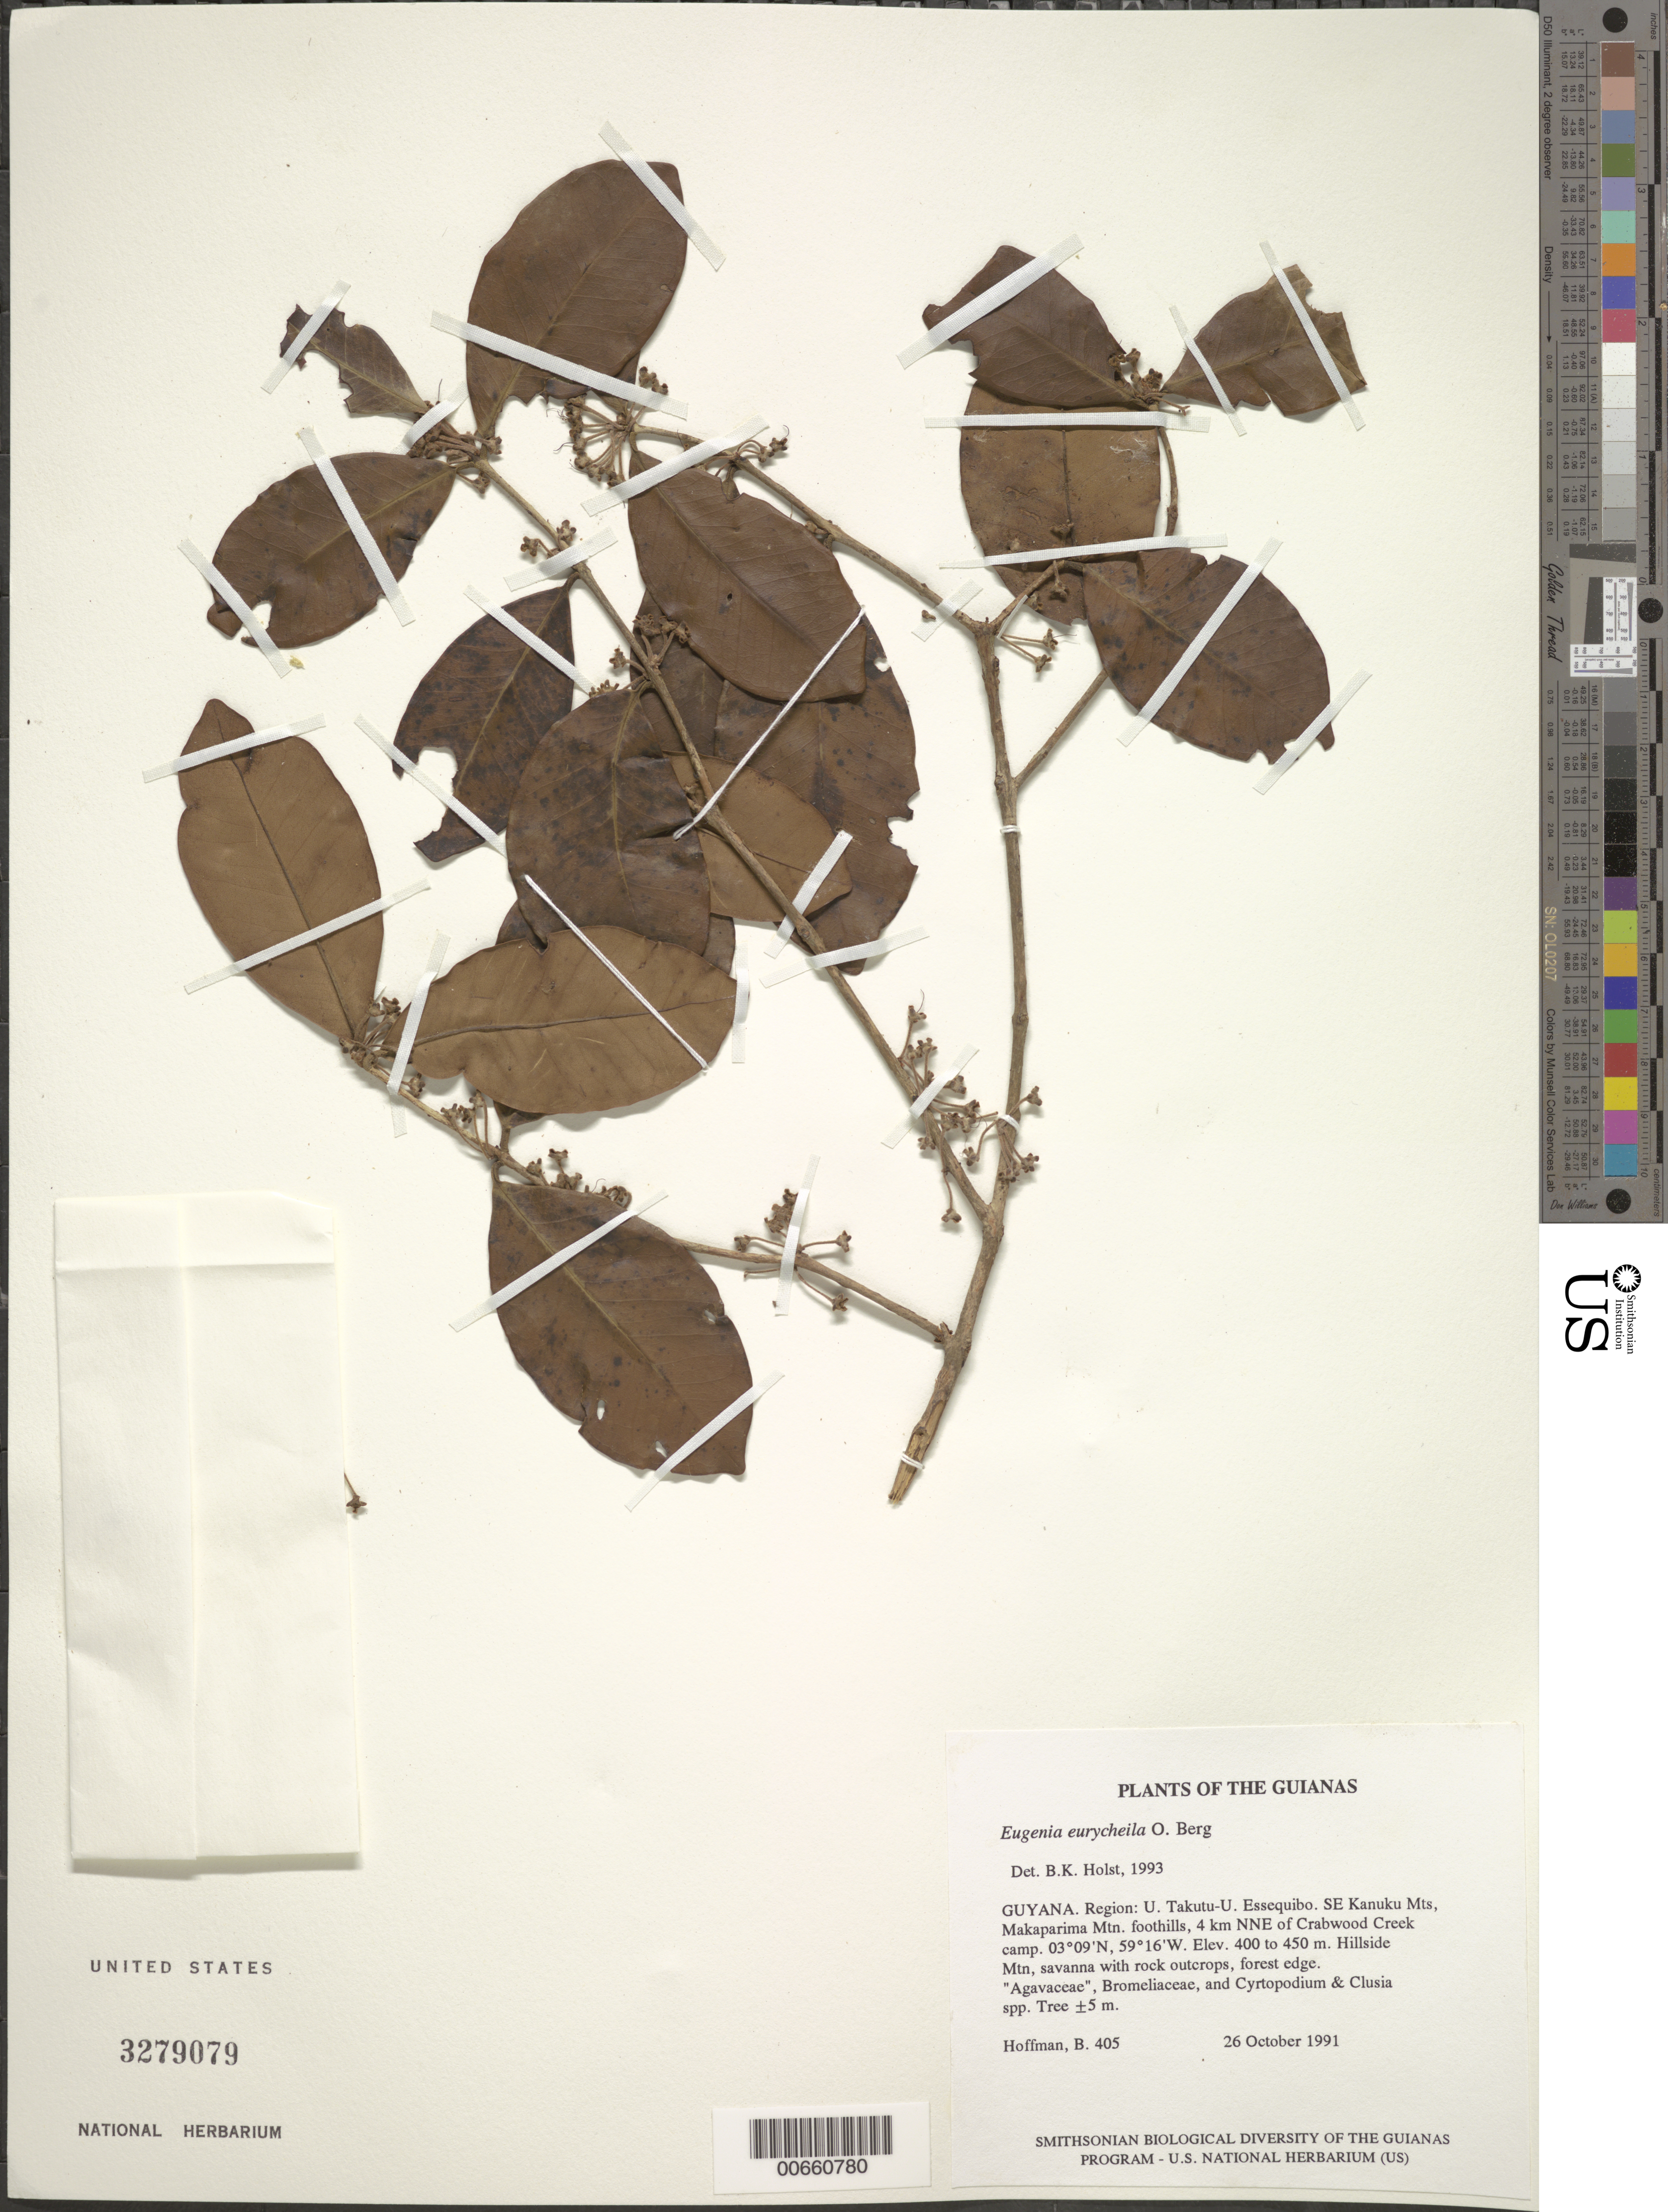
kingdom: Plantae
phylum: Tracheophyta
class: Magnoliopsida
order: Myrtales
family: Myrtaceae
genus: Eugenia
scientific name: Eugenia eurycheila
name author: O. Berg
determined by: Holst, Bruce K.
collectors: B. Hoffman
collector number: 405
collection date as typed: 26 October 1991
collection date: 1991-10-26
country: Guyana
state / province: U. Takutu-U. Essequibo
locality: SE Kanuku Mts, Makaparima Mountain foothills, 4 km NNE of Crabwood Creek camp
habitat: Hillside mountain savanna with rock outcrops, forest edge. Bromeliaceae, and Cyrtopodium & Clusia spp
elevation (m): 400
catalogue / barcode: US 3279079